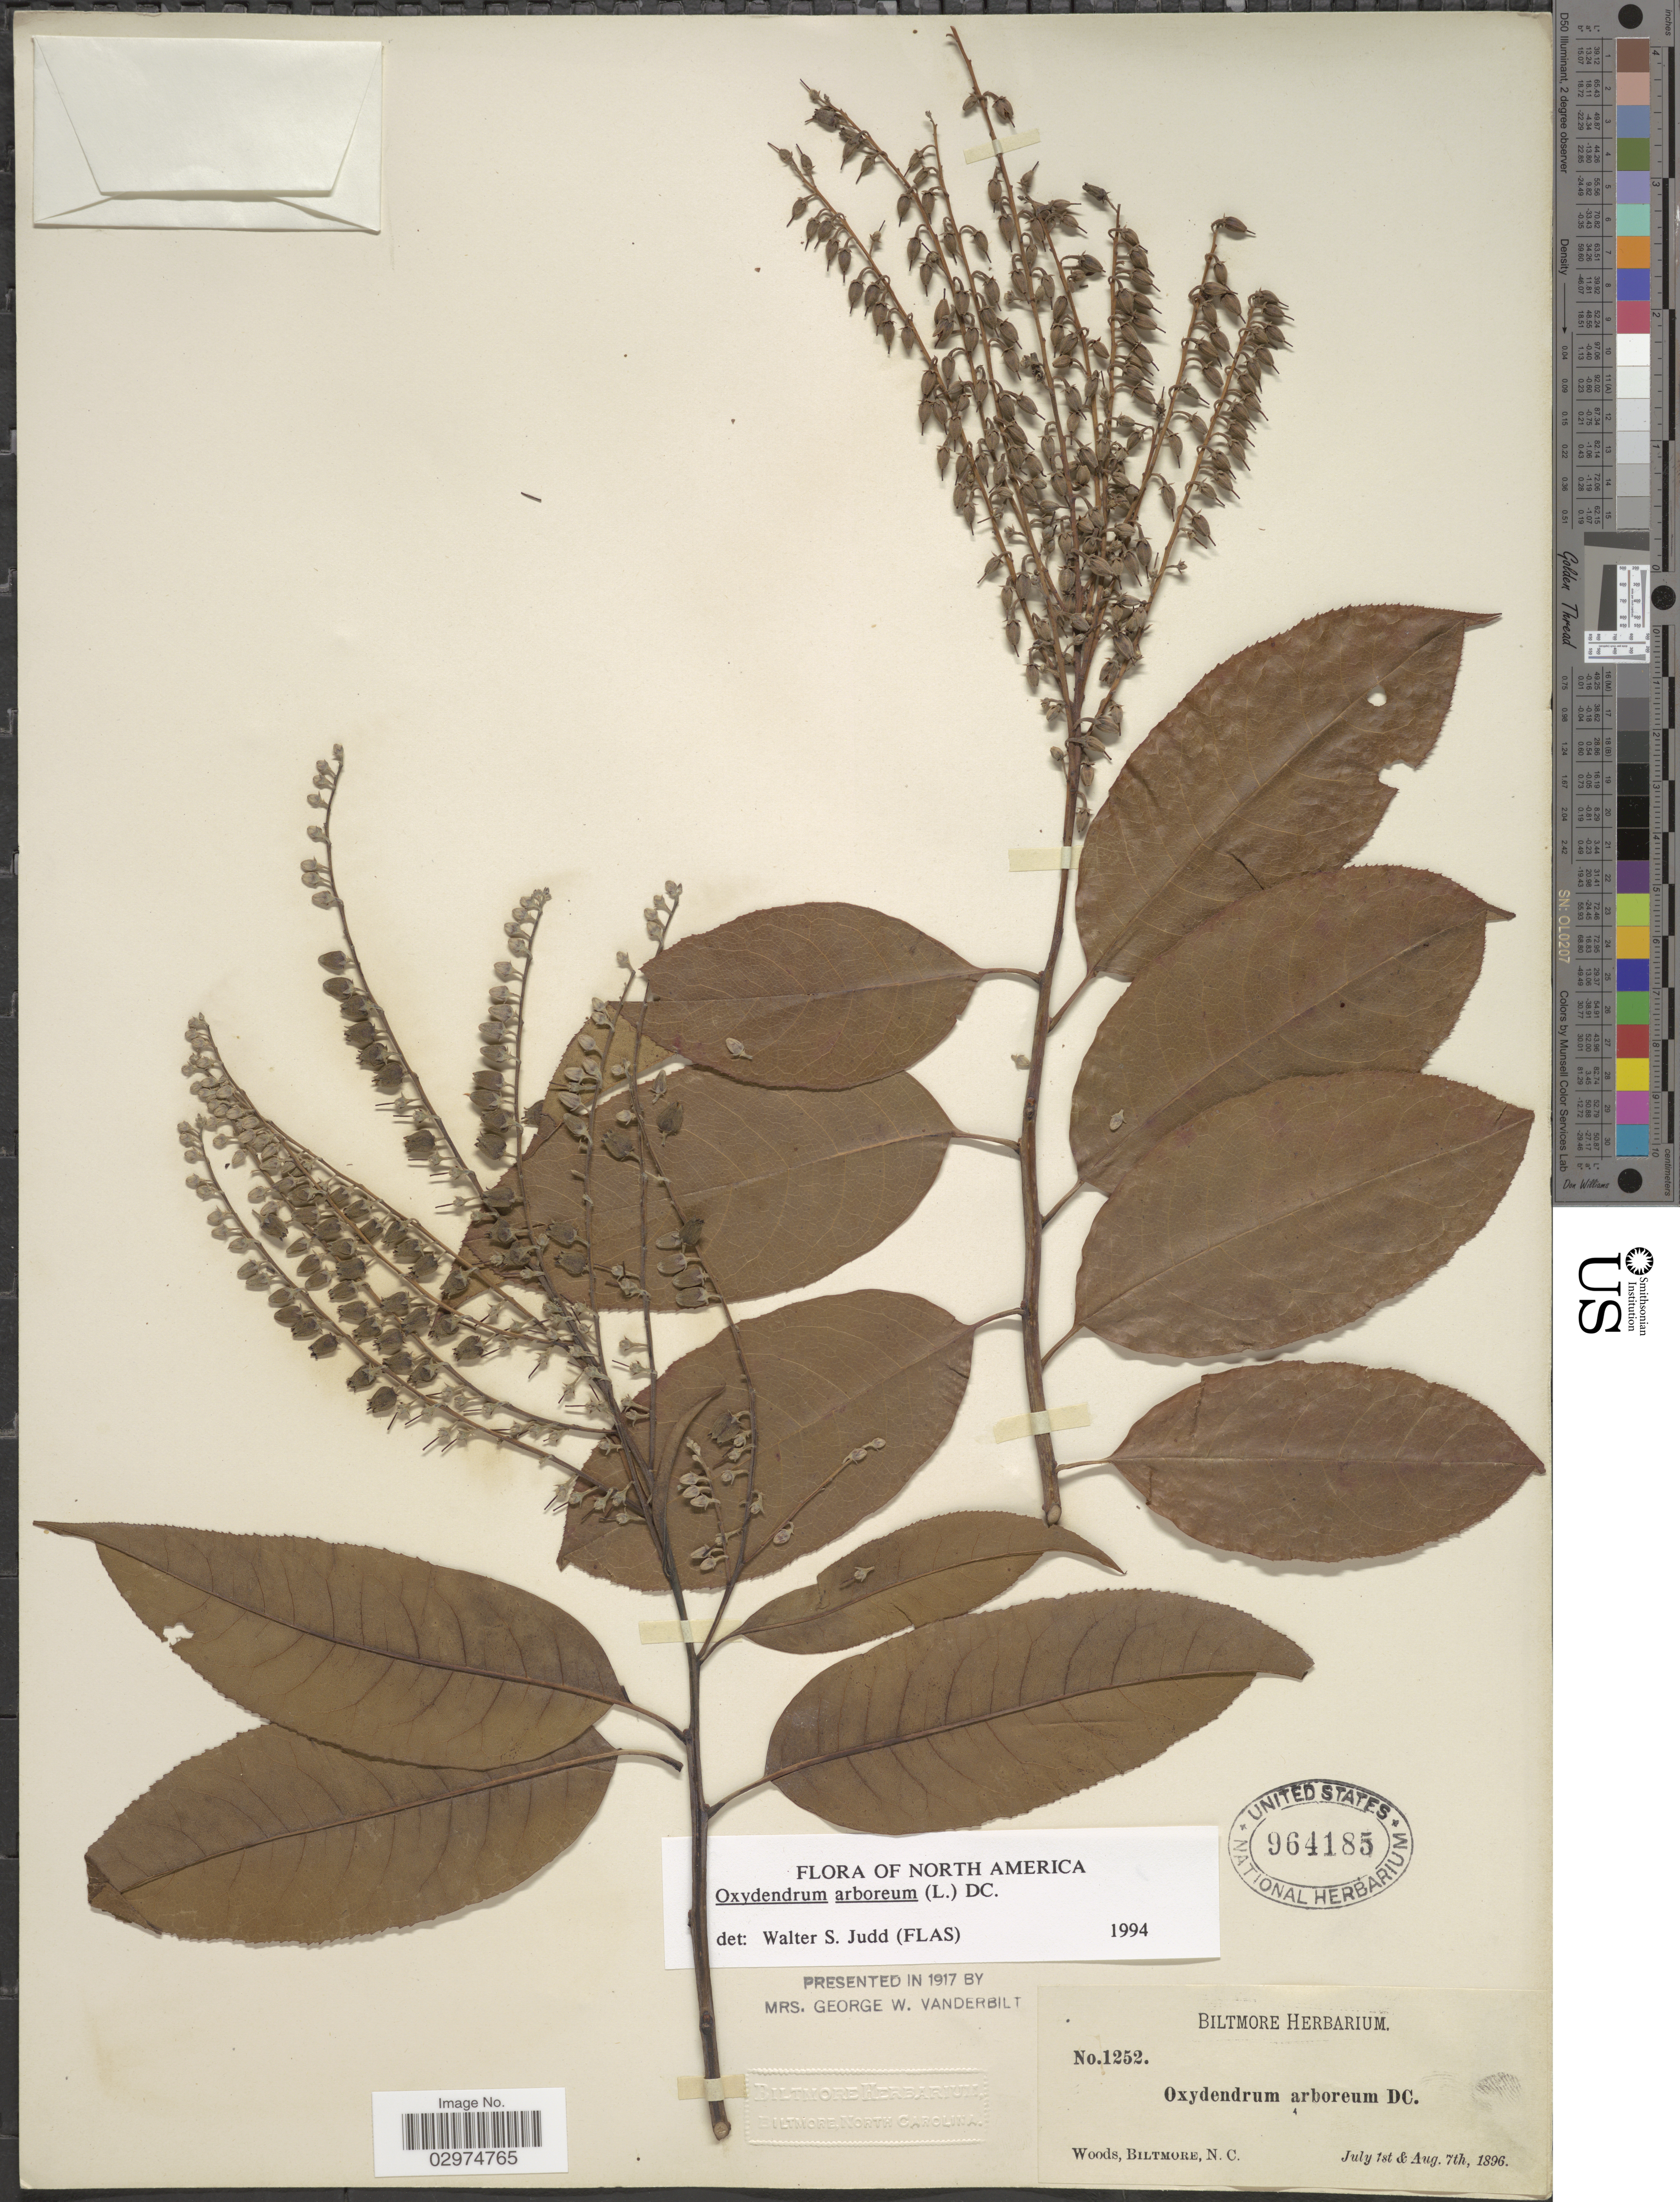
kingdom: Plantae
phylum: Tracheophyta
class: Magnoliopsida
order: Ericales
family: Ericaceae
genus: Oxydendrum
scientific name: Oxydendrum arboreum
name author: (L.) DC.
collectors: ex herb. Biltmore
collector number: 1252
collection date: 1896-07-01/1896-08-07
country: United States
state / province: North Carolina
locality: Woods, Biltmore.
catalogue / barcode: US 964185